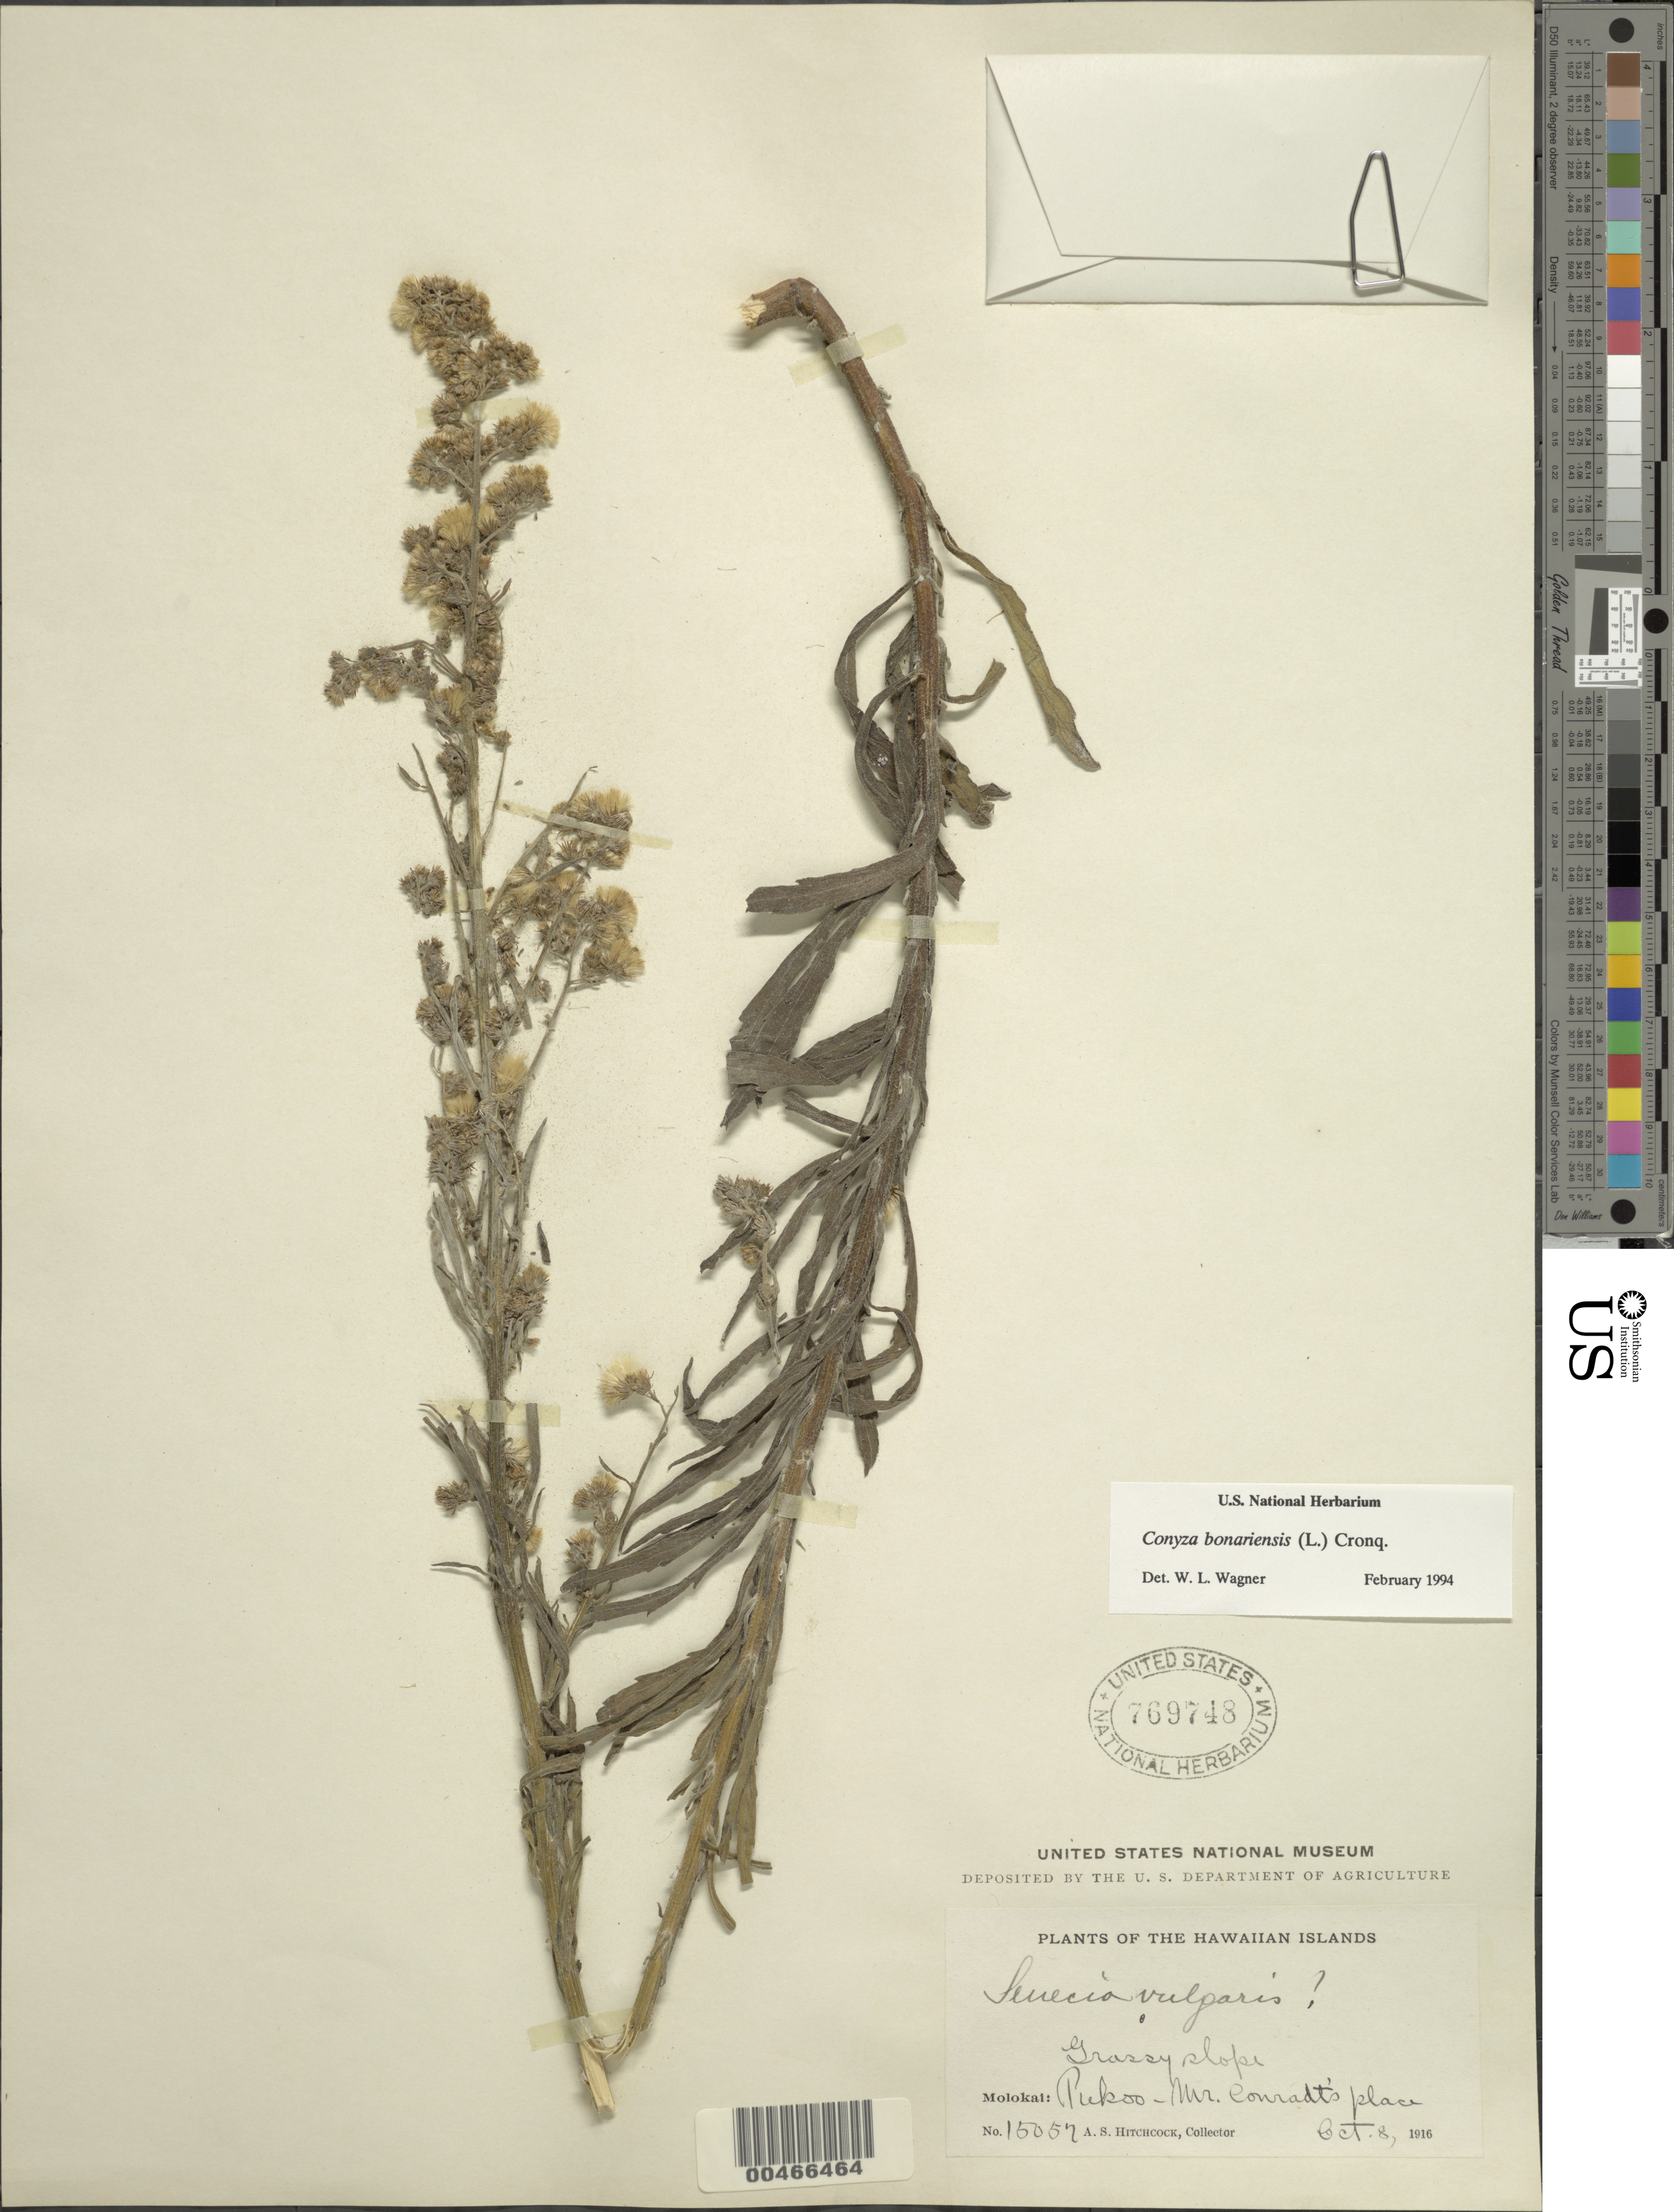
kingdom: Plantae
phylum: Tracheophyta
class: Magnoliopsida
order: Asterales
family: Asteraceae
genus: Erigeron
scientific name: Erigeron bonariensis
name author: L.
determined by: Wagner, W. L., (BOT), Smithsonian Institution - National Museum of Natural History (UNITED STATES)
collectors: A. S. Hitchcock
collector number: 15057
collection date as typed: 8 Oct 1916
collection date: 1916-10-08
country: United States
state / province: Hawaii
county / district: Maui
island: Moloka'i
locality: Pukoo - Mr. Conradt's place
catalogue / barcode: US 769748